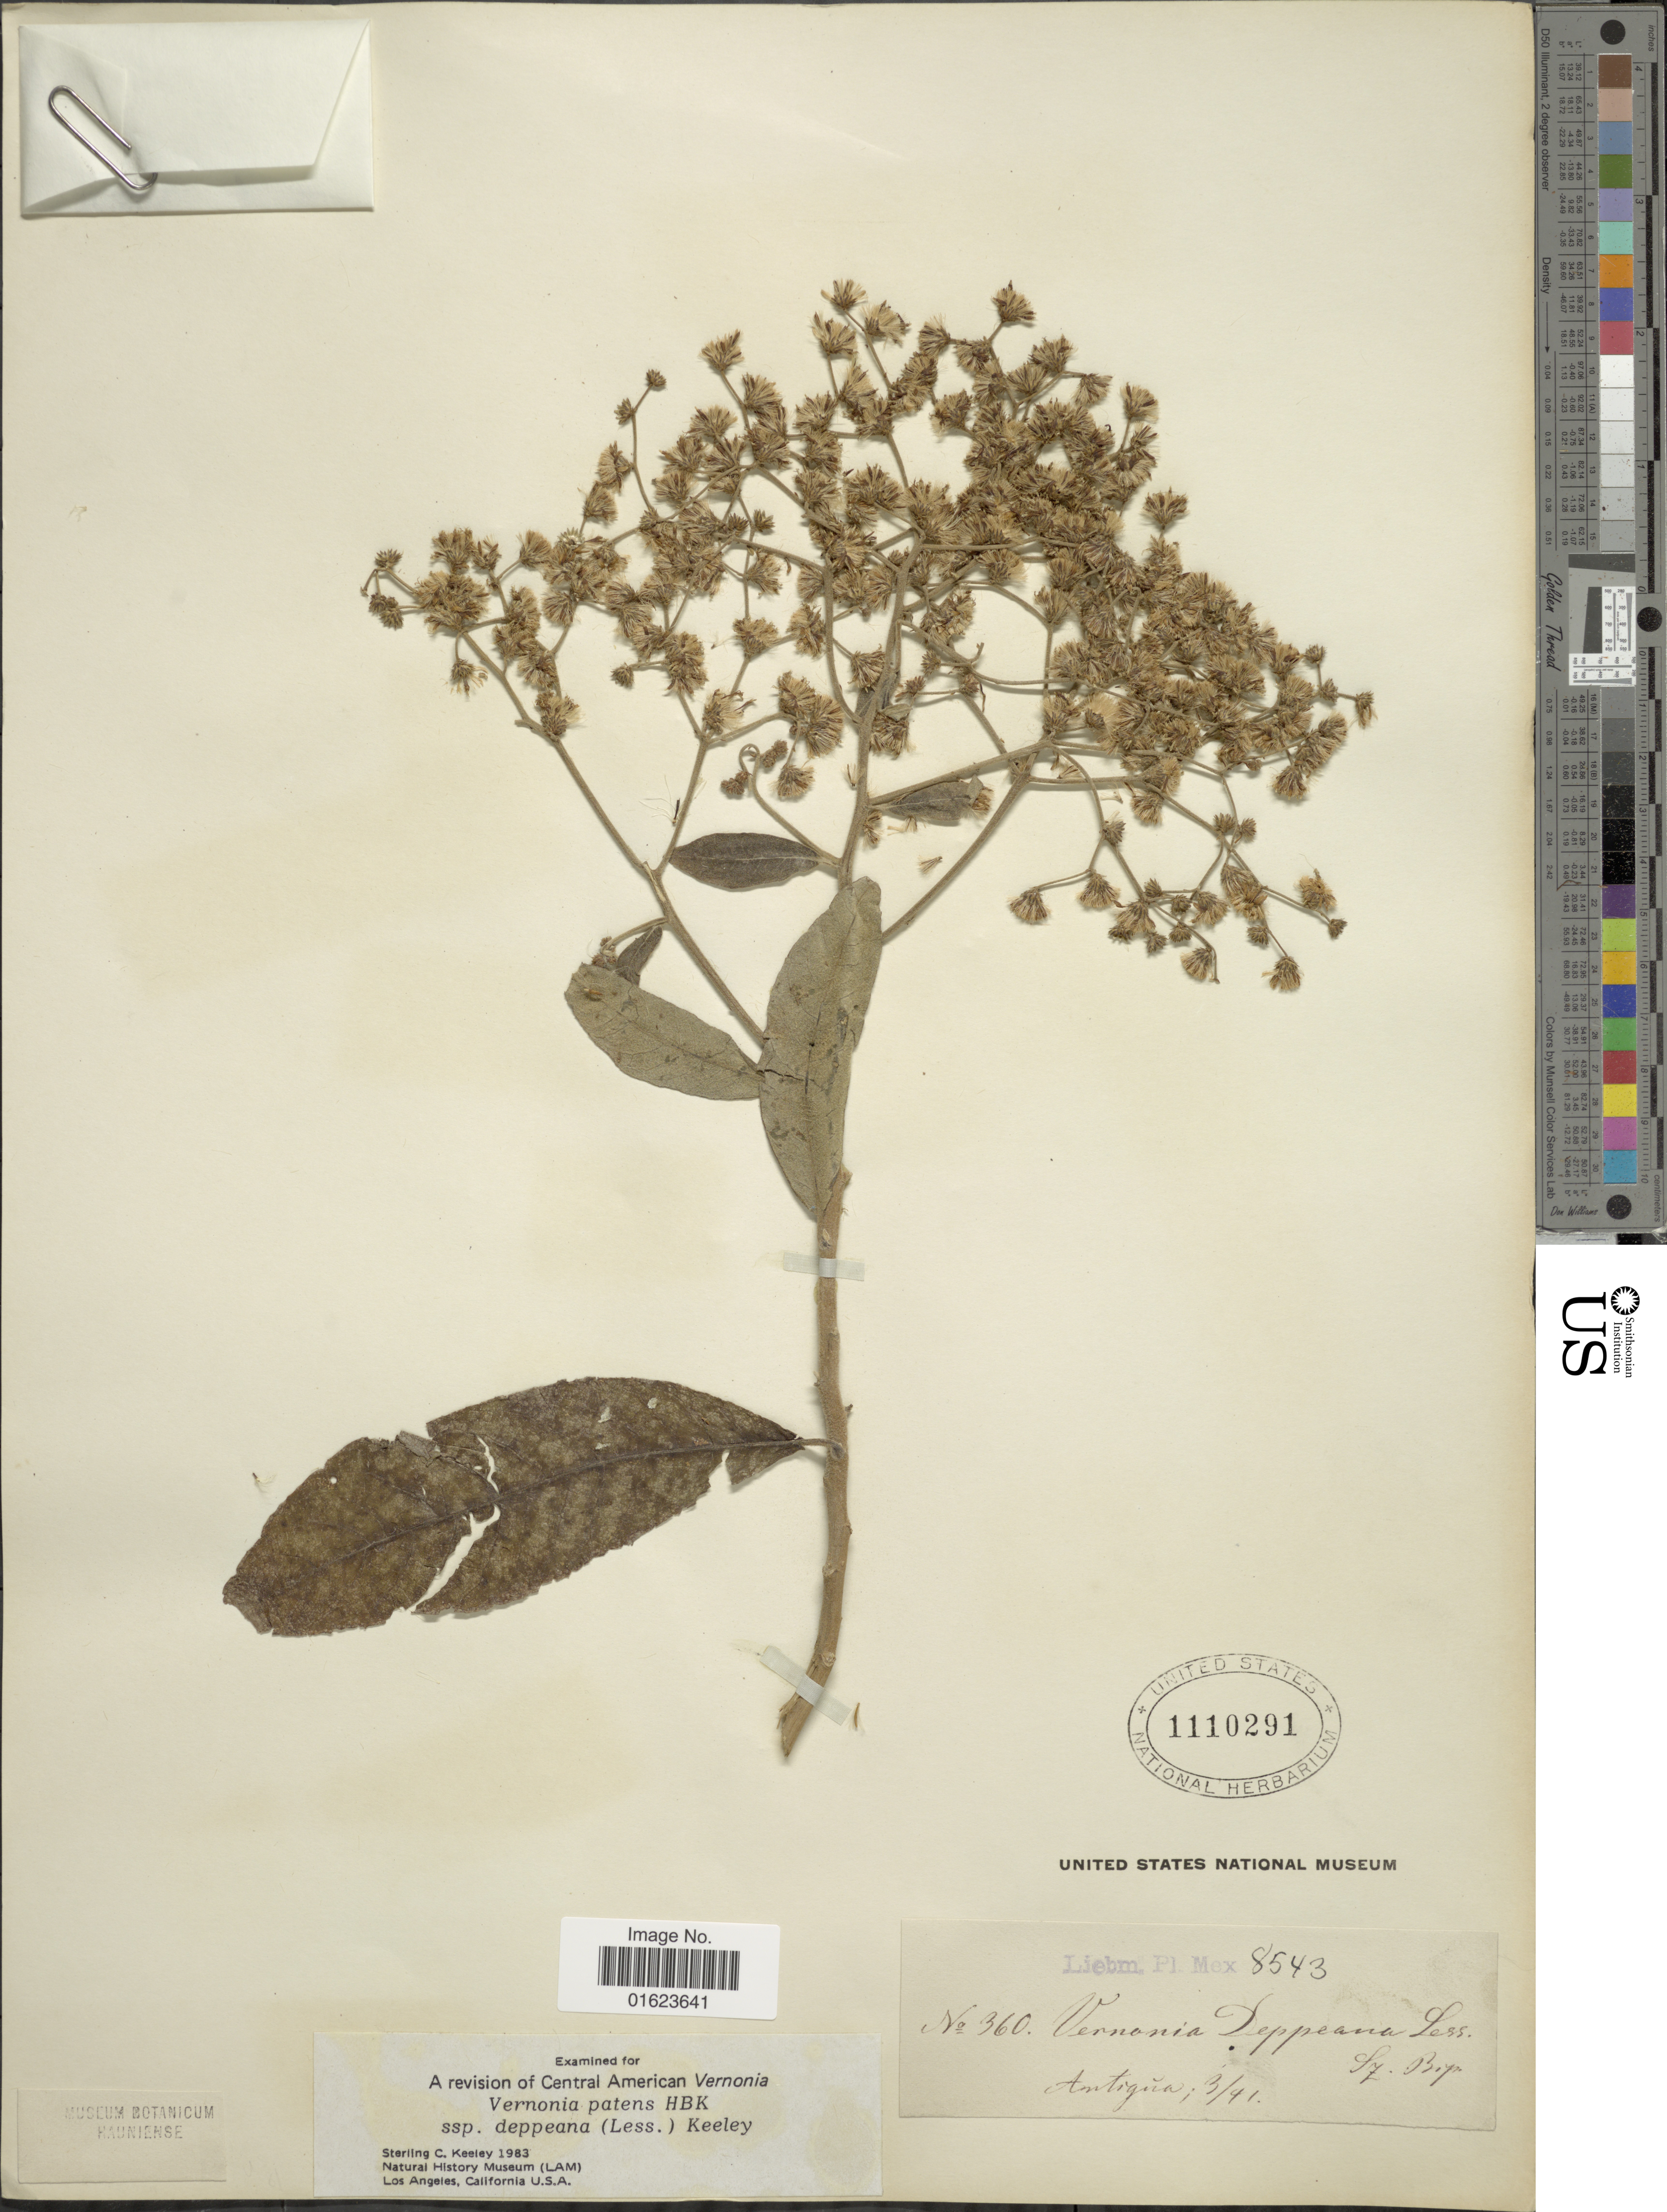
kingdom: Plantae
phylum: Tracheophyta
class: Magnoliopsida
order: Asterales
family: Asteraceae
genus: Vernonanthura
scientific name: Vernonanthura deppeana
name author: (Less.) H. Rob.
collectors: Liebmann, --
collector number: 360/8543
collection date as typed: Transcribed d/m/y: /3/91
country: Antigua and Barbuda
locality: Antigua,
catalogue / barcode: US 1110291